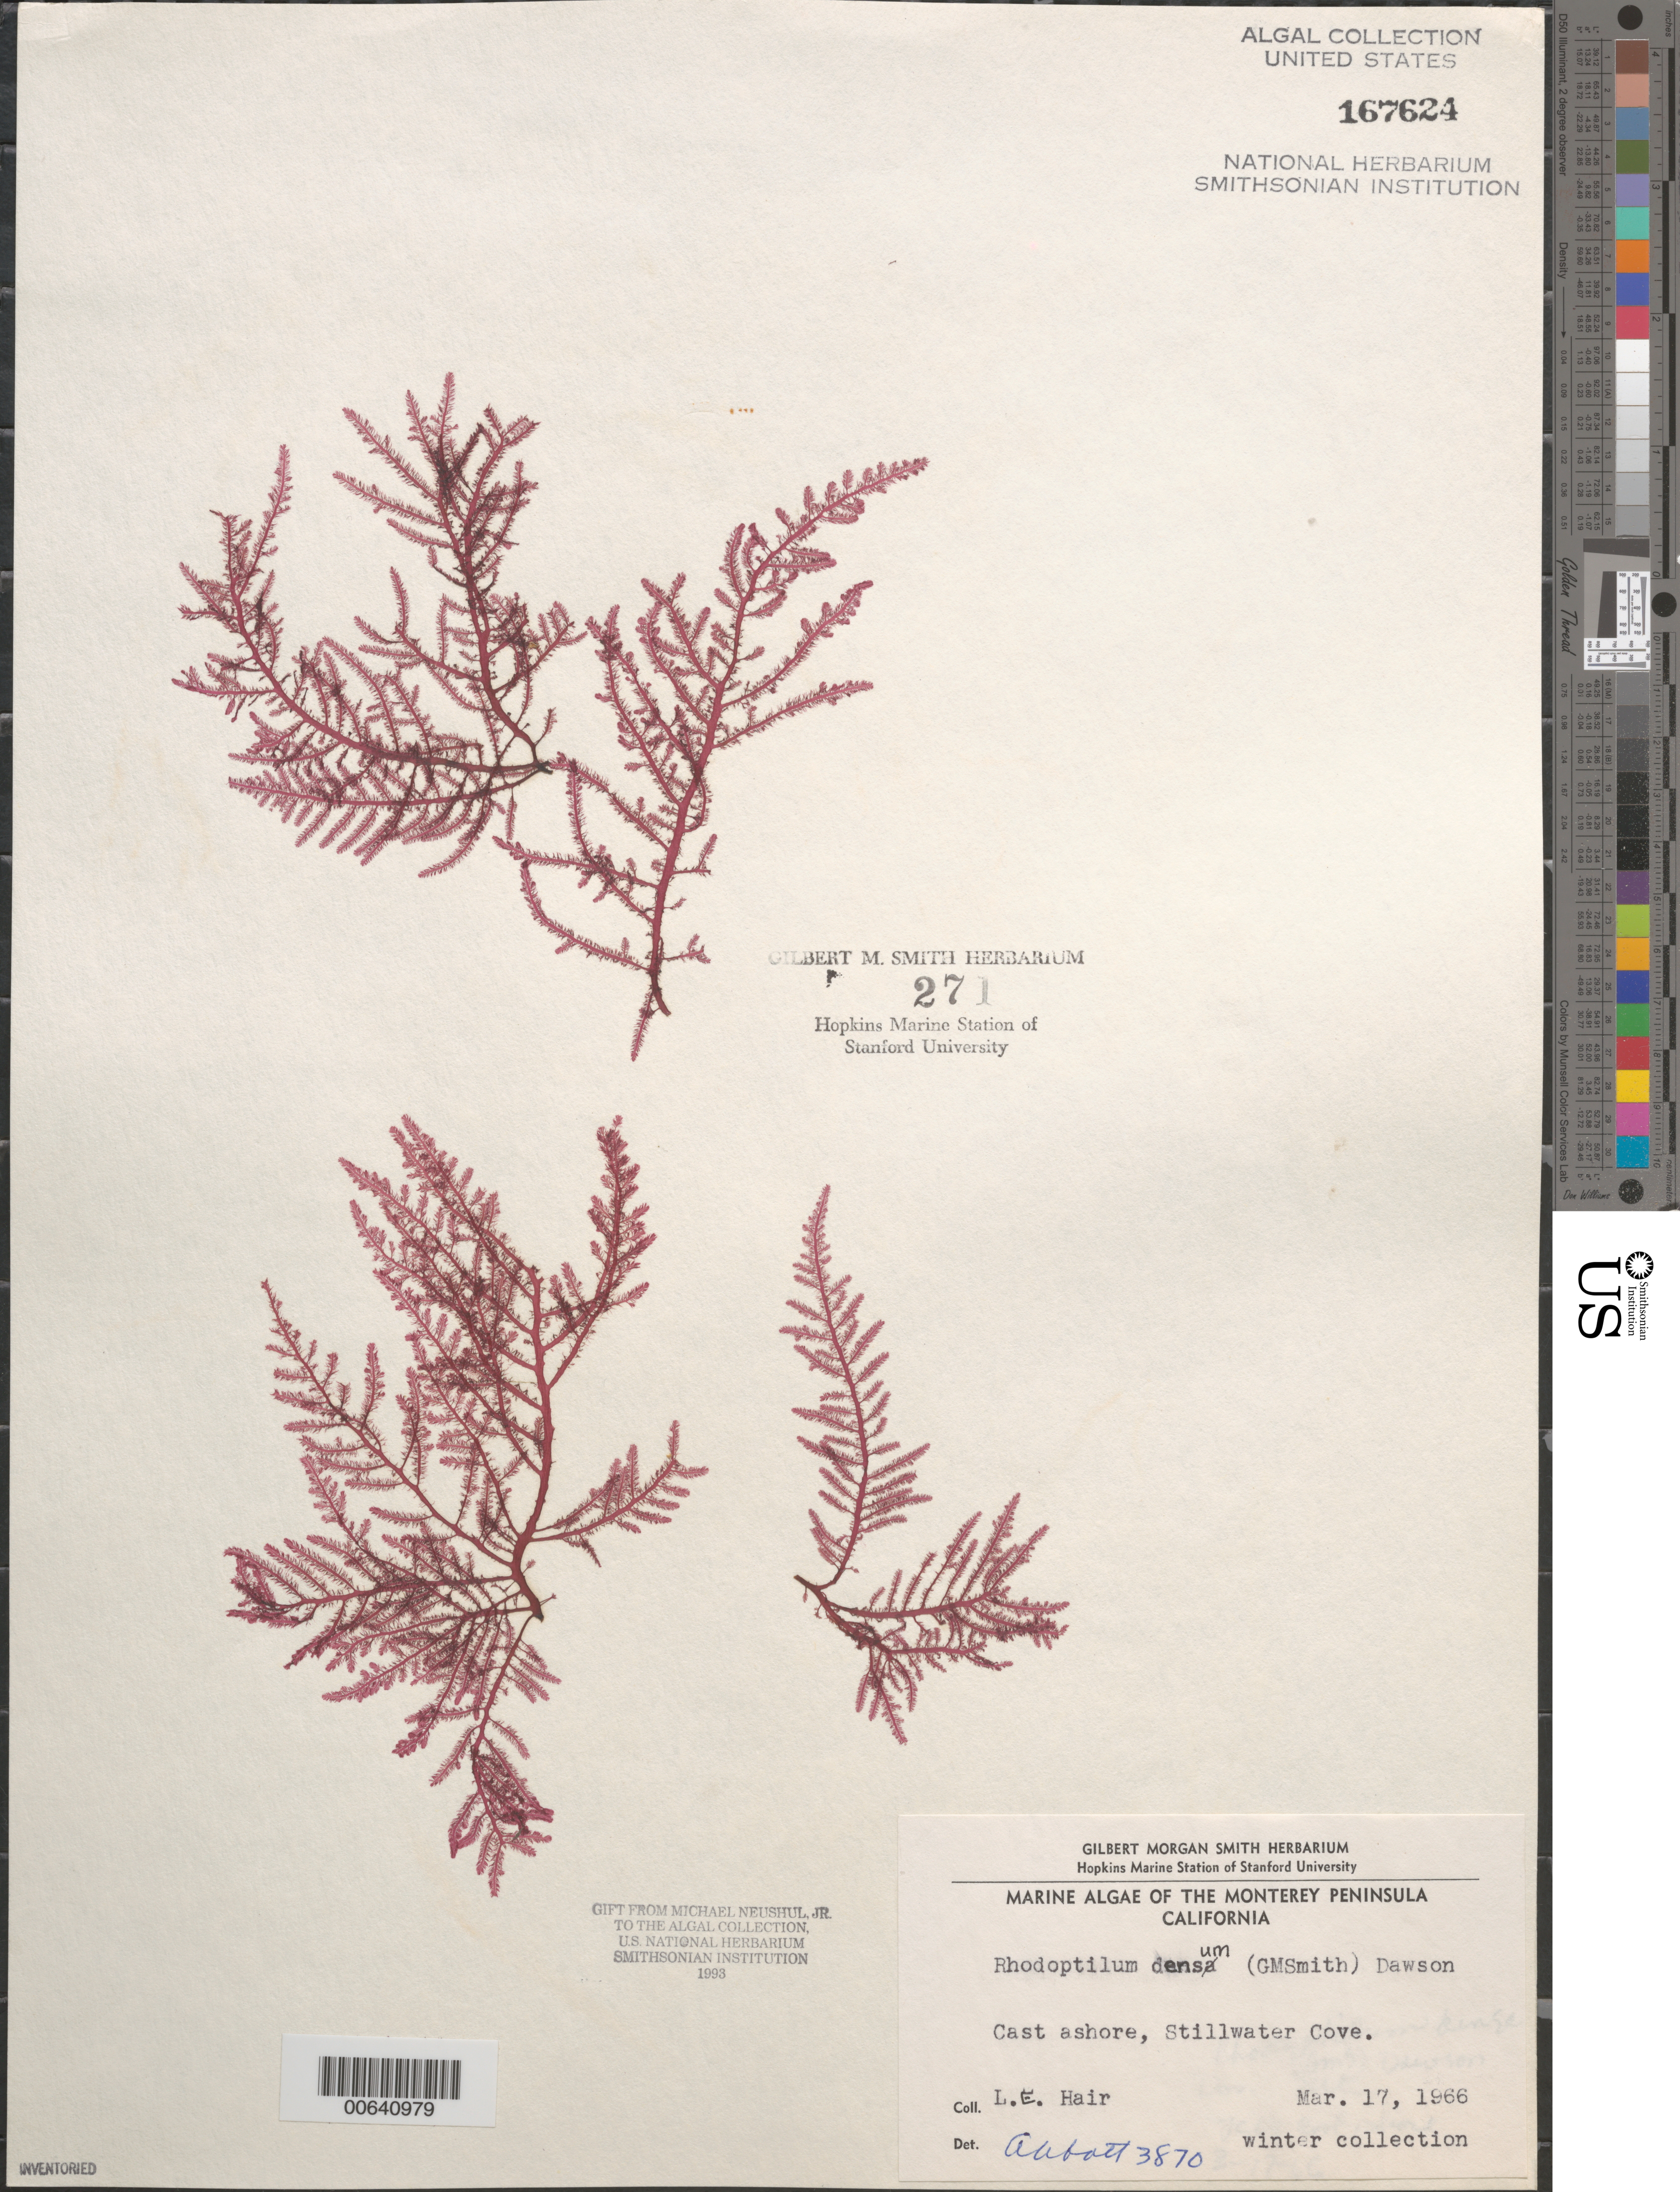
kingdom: Plantae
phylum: Rhodophyta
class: Florideophyceae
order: Ceramiales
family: Dasyaceae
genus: Rhodoptilum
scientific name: Rhodoptilum plumosum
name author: (Harv. & Bail.) Kylin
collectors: L. Hair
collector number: IAA 3870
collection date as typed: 17 Mar 1966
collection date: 1966-03-17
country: United States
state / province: California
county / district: Monterey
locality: Stillwater Cove, Pebble Beach, Monterey Peninsula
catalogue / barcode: US 167624